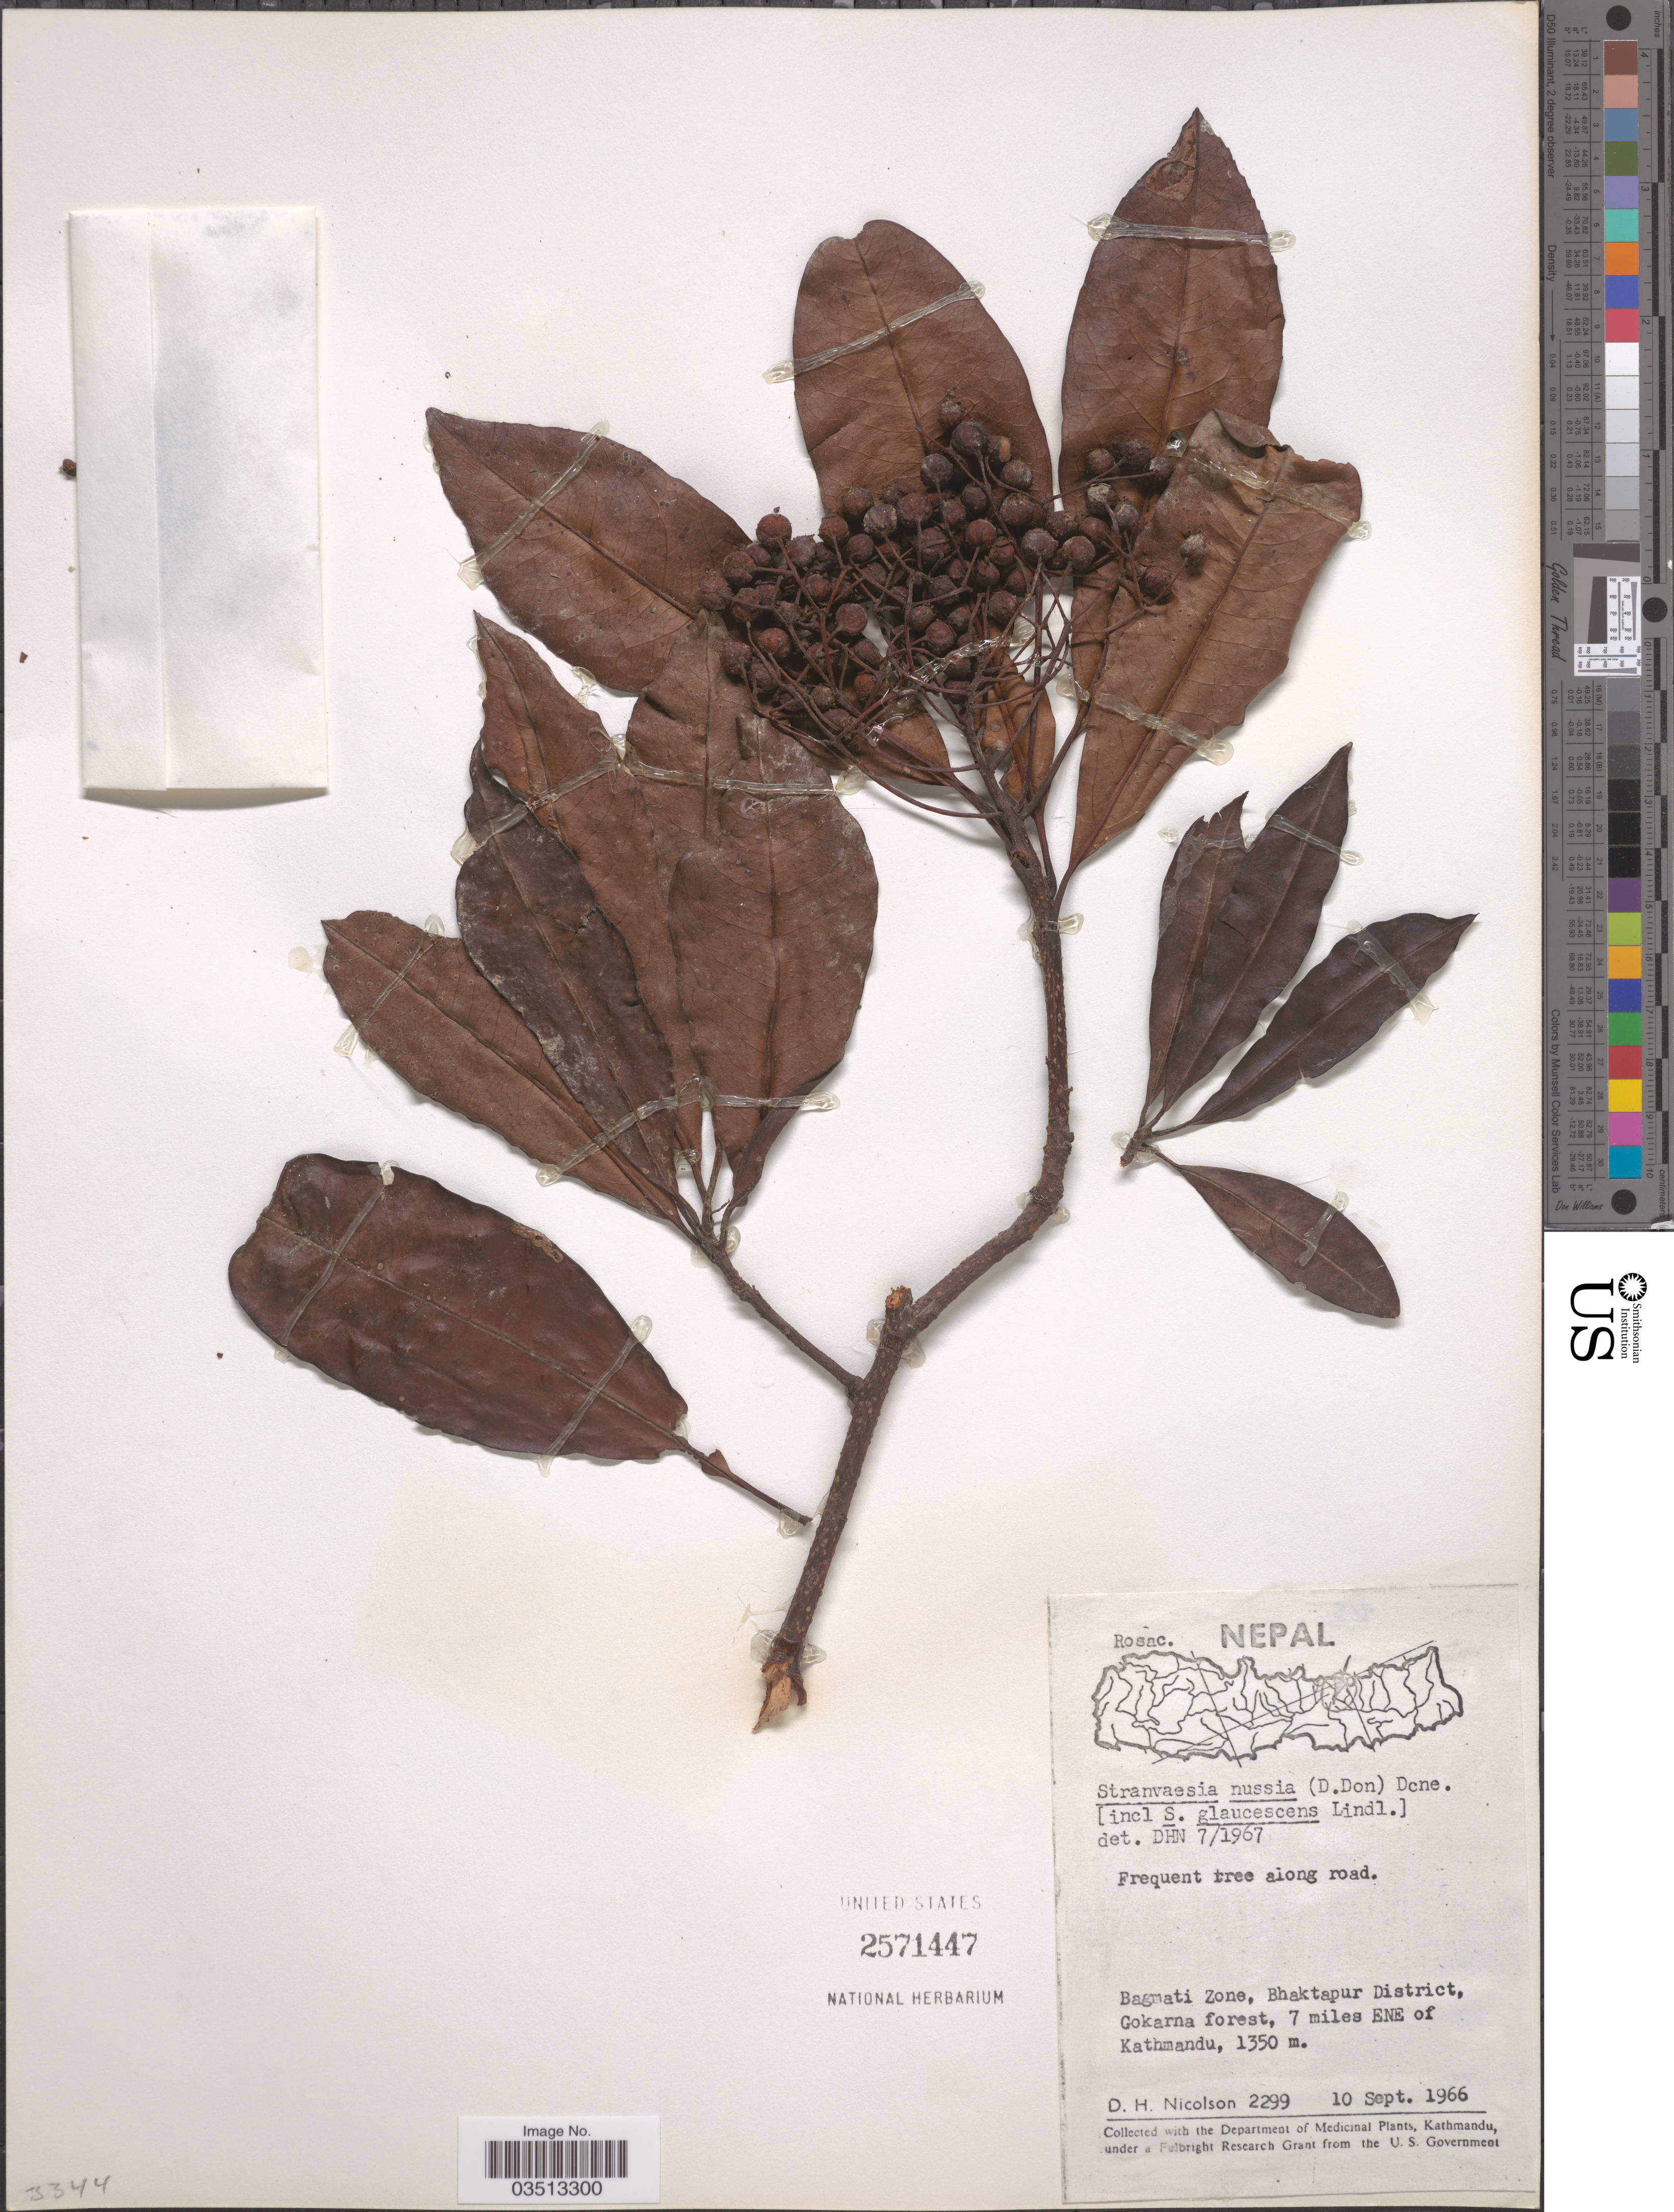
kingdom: Plantae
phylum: Tracheophyta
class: Magnoliopsida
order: Rosales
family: Rosaceae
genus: Stranvaesia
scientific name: Stranvaesia nussia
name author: (Buch.-Ham. ex D. Don) Decne.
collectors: D. H. Nicolson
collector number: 2299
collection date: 1966-09-10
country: Nepal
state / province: Bagmati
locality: Bagmati Zone, Bhaktapur District, Gokarna forest, 7 miles ENE of Kathmandu.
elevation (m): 1350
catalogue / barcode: US 2571447